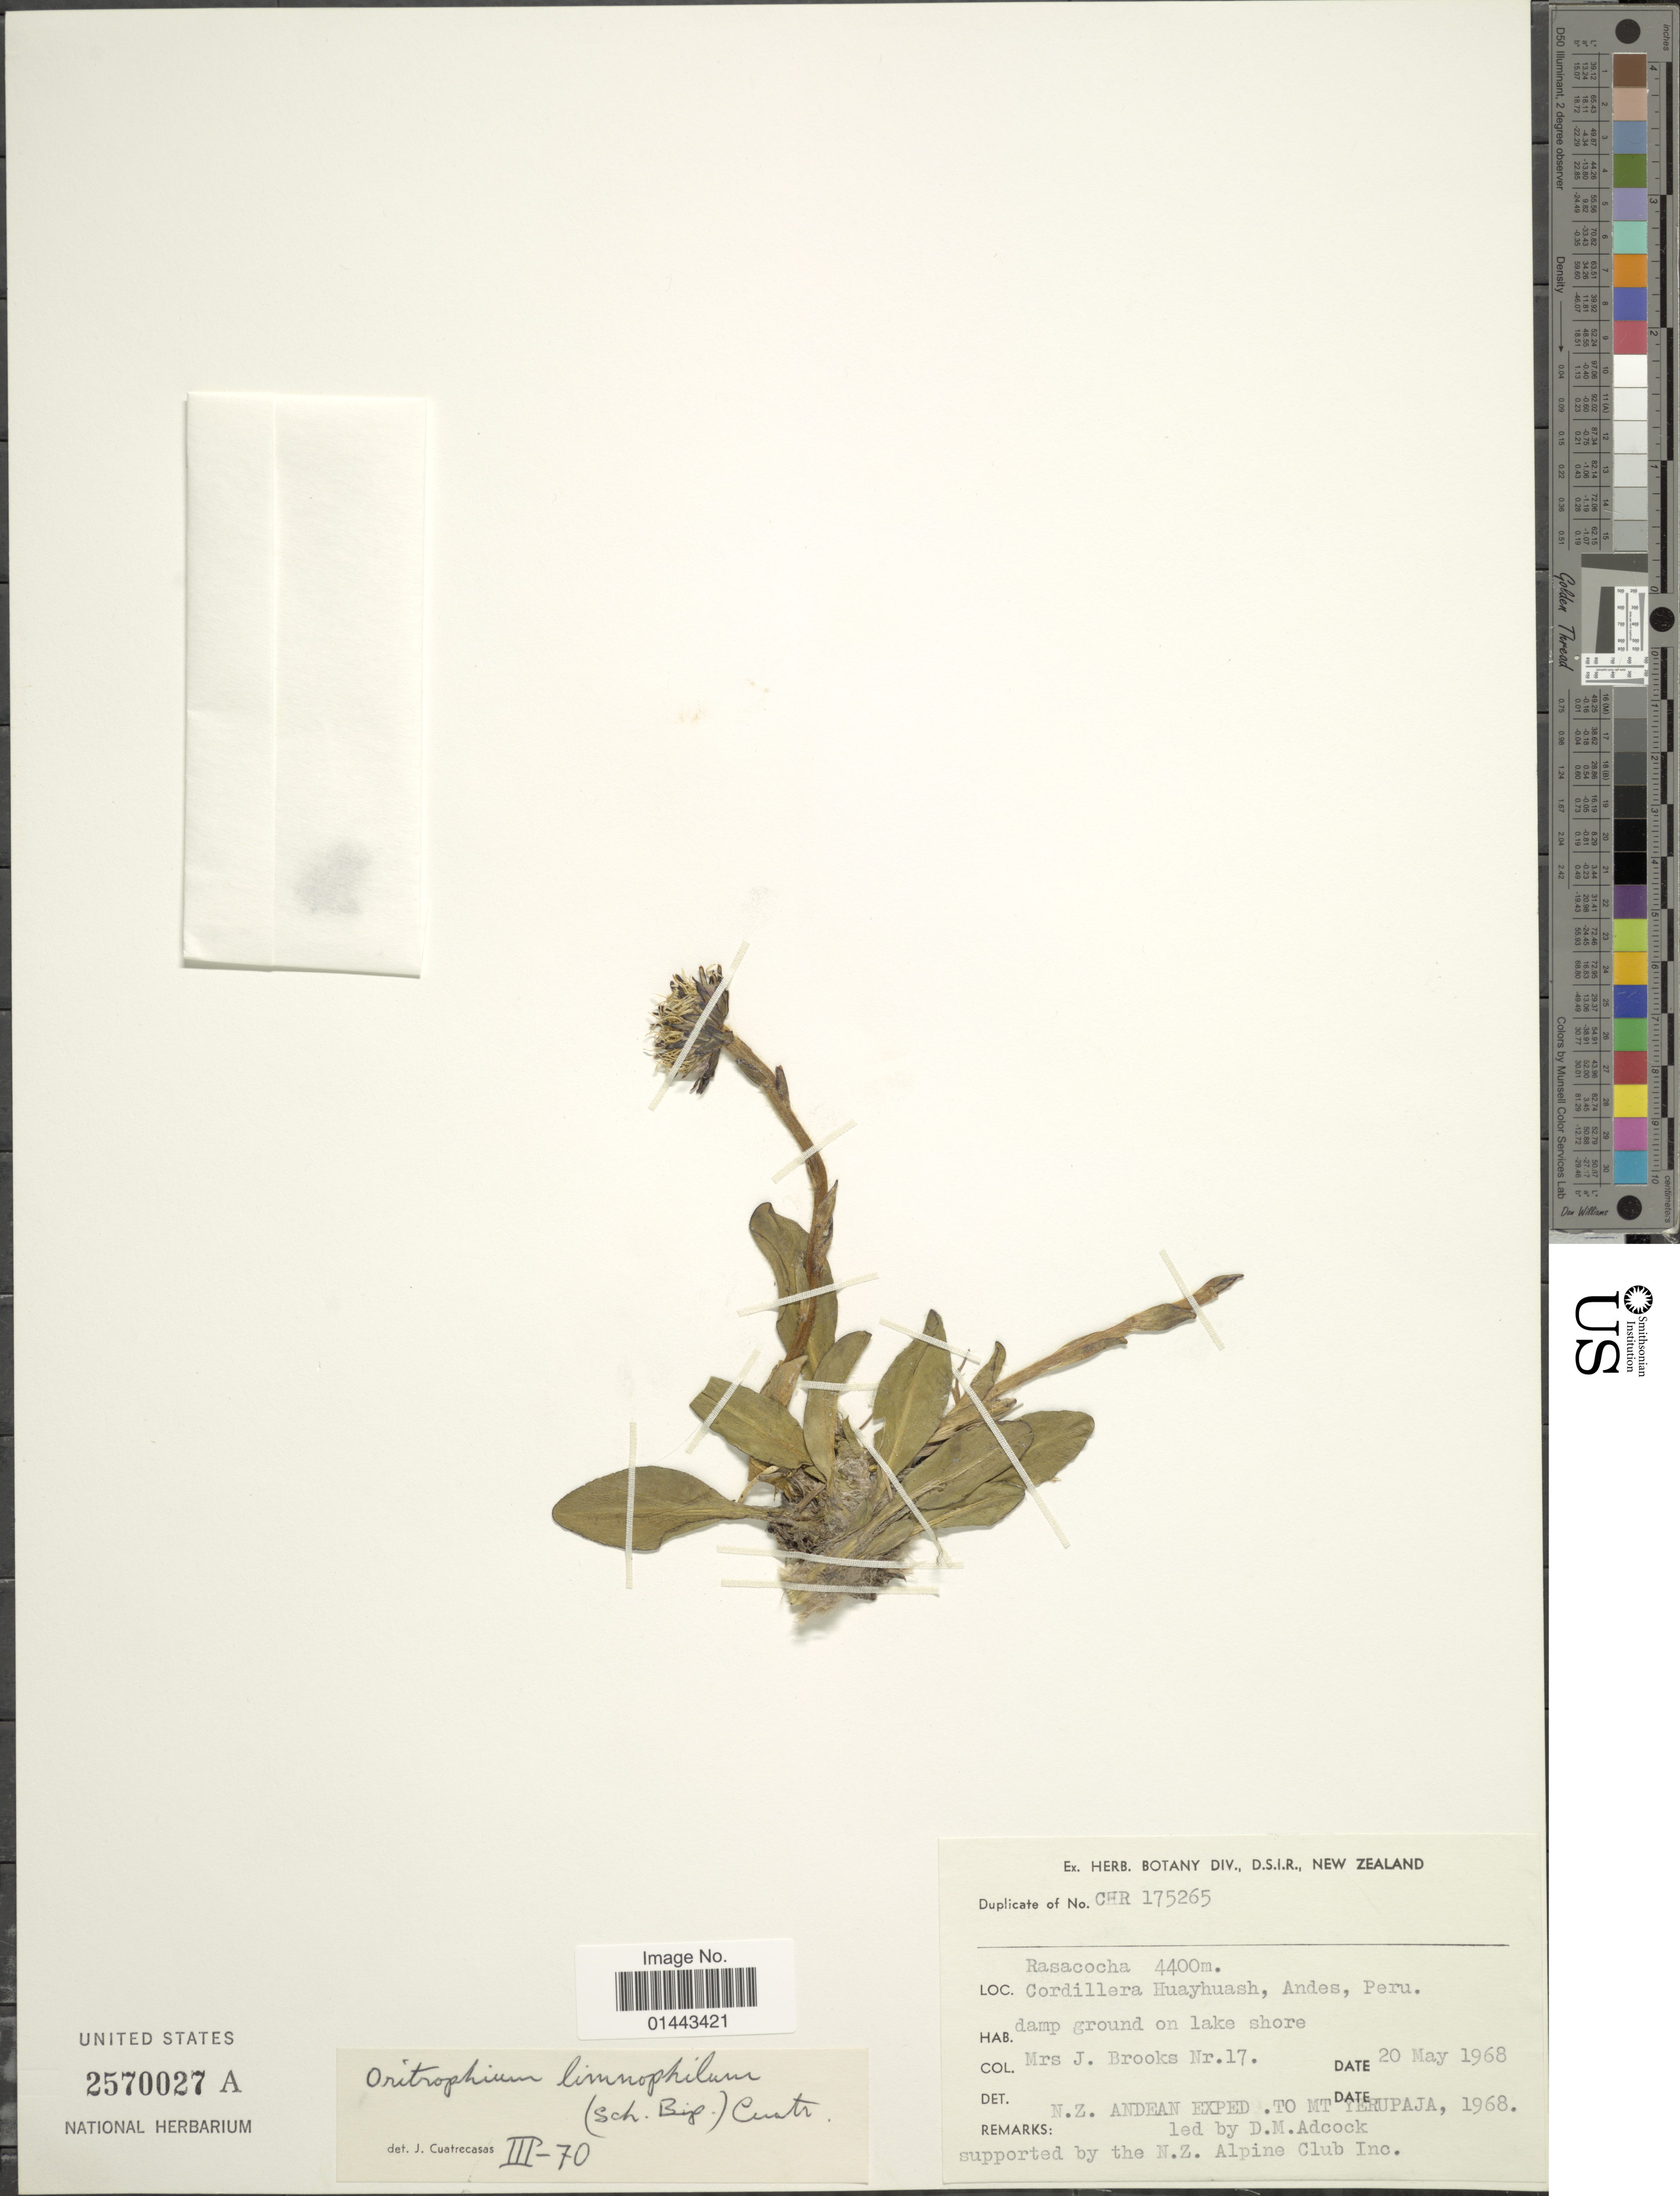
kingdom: Plantae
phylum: Tracheophyta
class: Magnoliopsida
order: Asterales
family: Asteraceae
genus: Oritrophium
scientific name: Oritrophium limnophilum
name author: (Sch. Bip.) Cuatrec.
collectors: J. Brooks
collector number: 17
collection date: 1968-05-20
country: Peru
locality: Rasacocha, Cordillera Huayhuash, Andes.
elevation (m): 4400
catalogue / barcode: US 2570027A